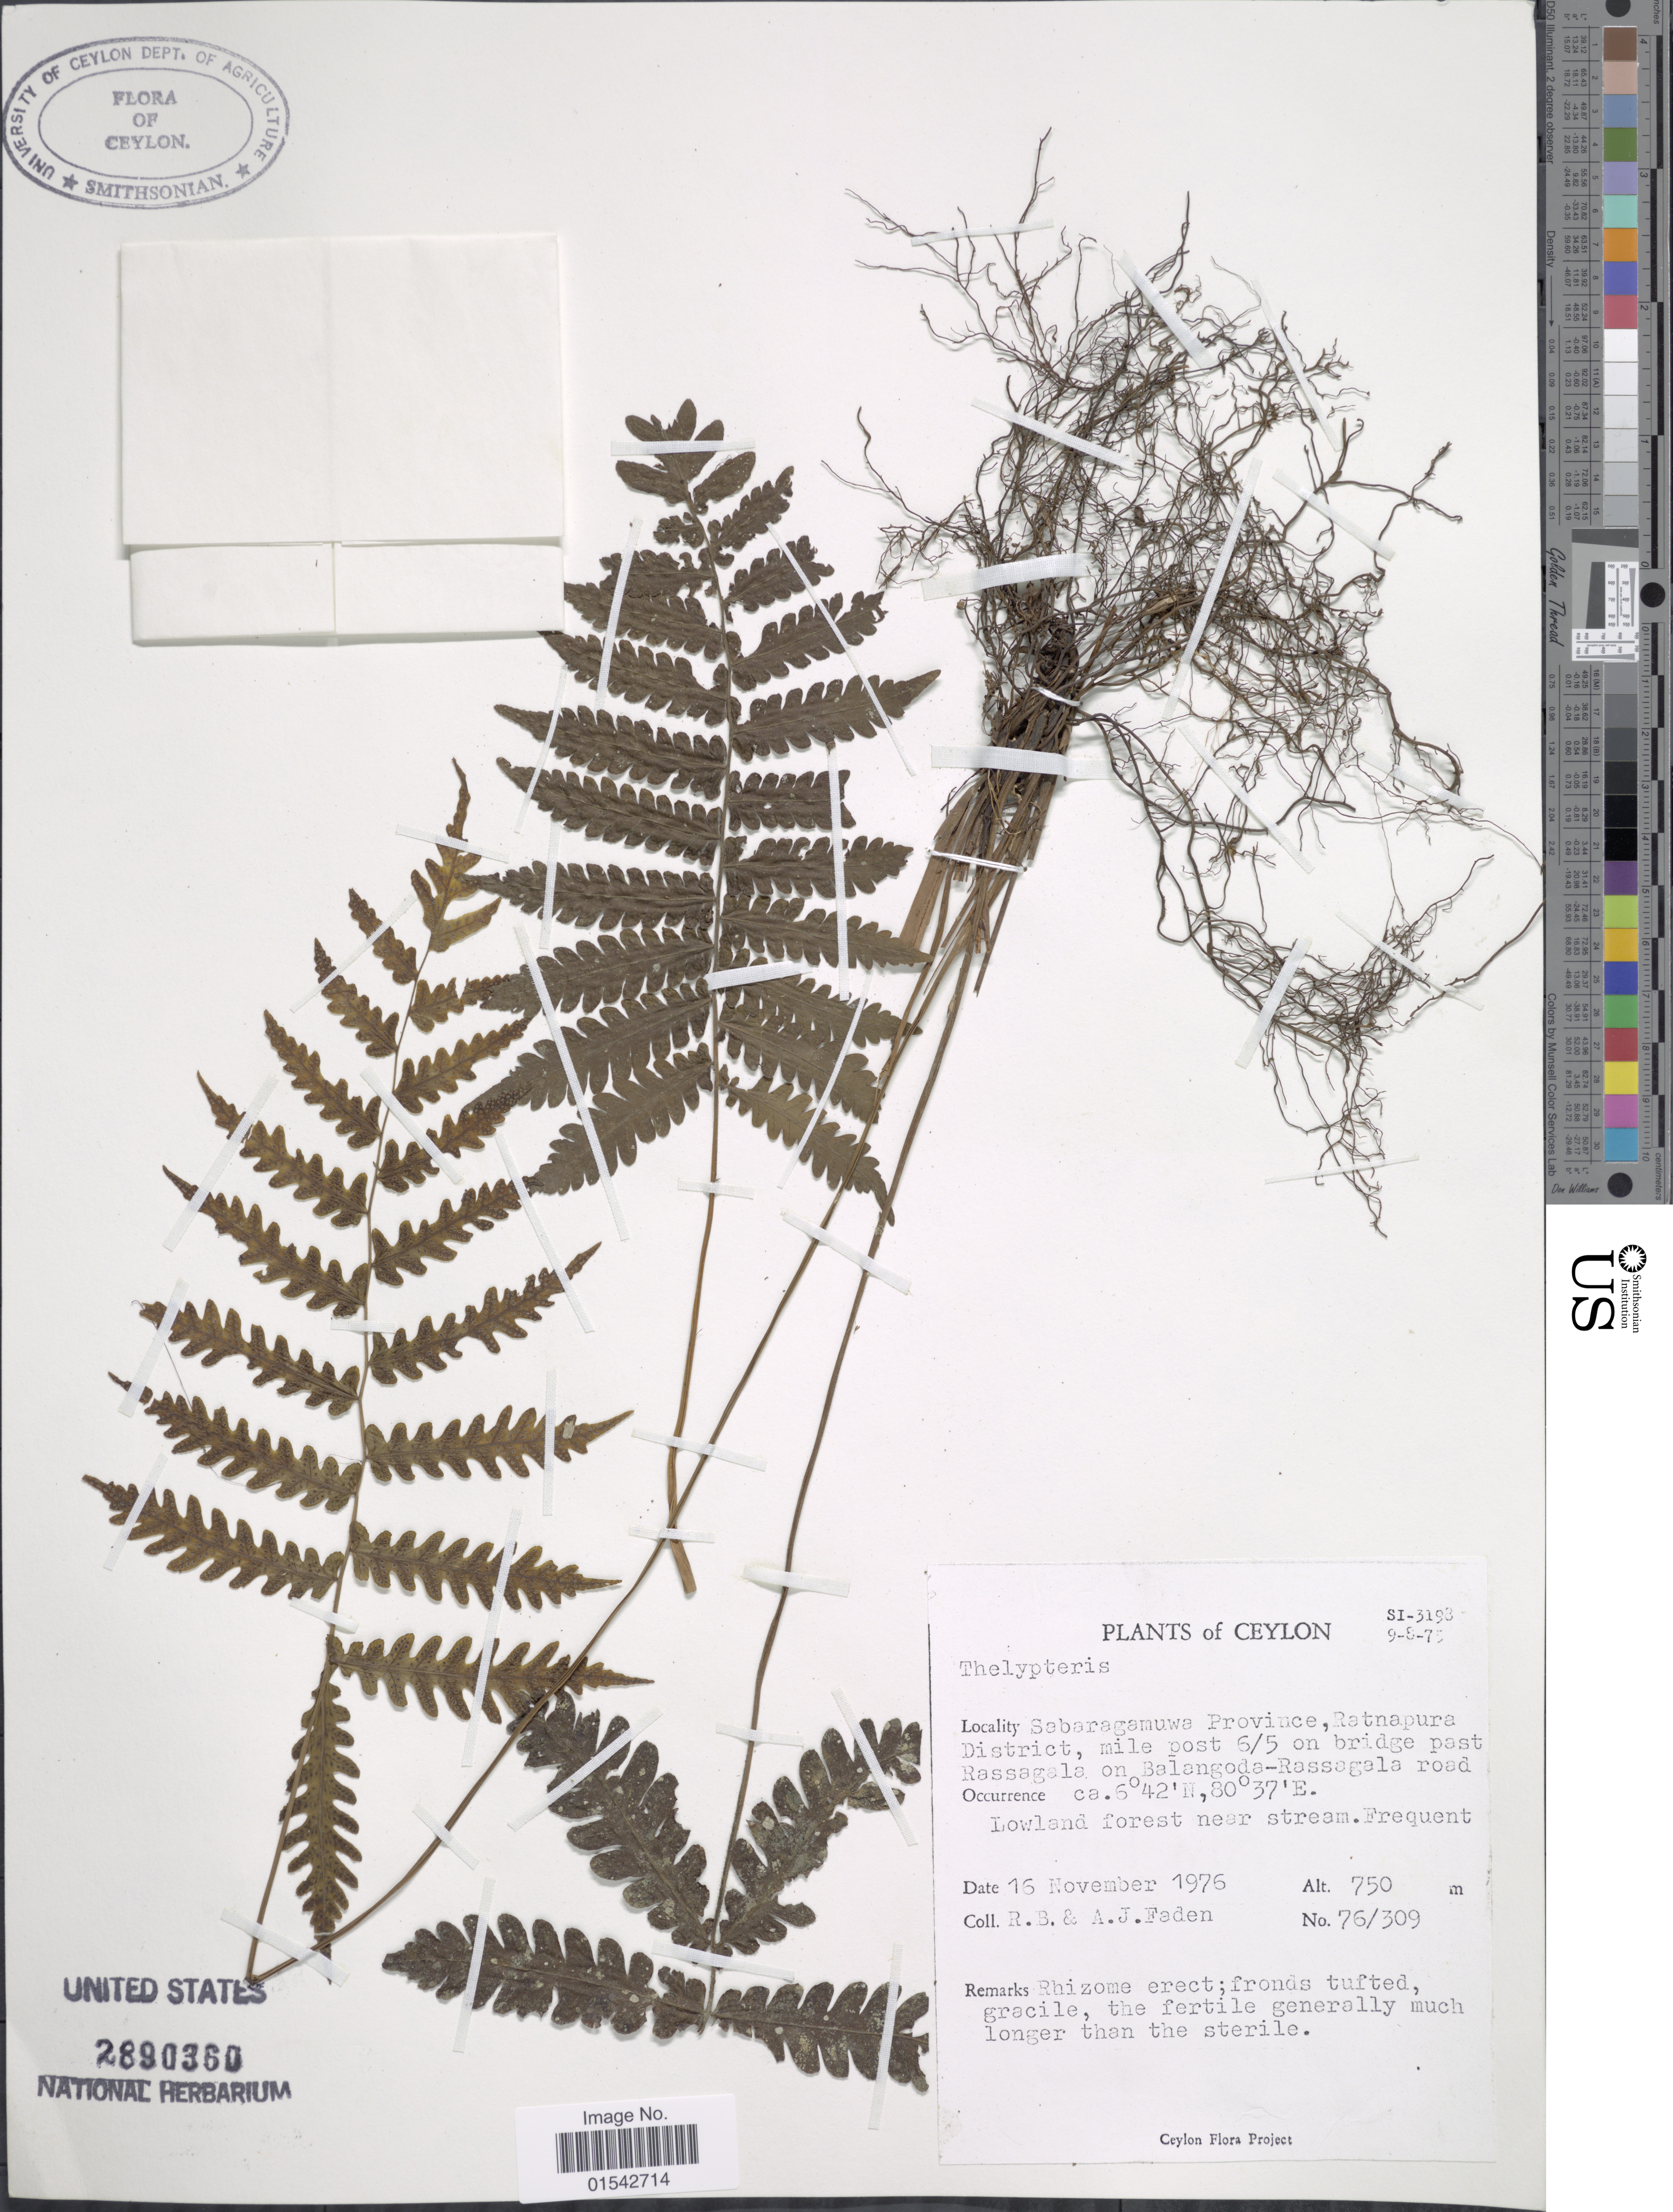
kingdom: Plantae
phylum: Tracheophyta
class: Polypodiopsida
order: Polypodiales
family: Thelypteridaceae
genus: Cyclosorus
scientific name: Cyclosorus sp.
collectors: R. B. Faden & A. J. Faden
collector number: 76/309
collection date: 1976-11-16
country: Sri Lanka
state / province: Sabaragamuwa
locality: Ceylon, Sabaragamuwa Province, Ratnapura District, mile post 6/5 on bridge past Rassagala on Balangoda-Rassagala road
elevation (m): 750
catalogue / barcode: US 2890360